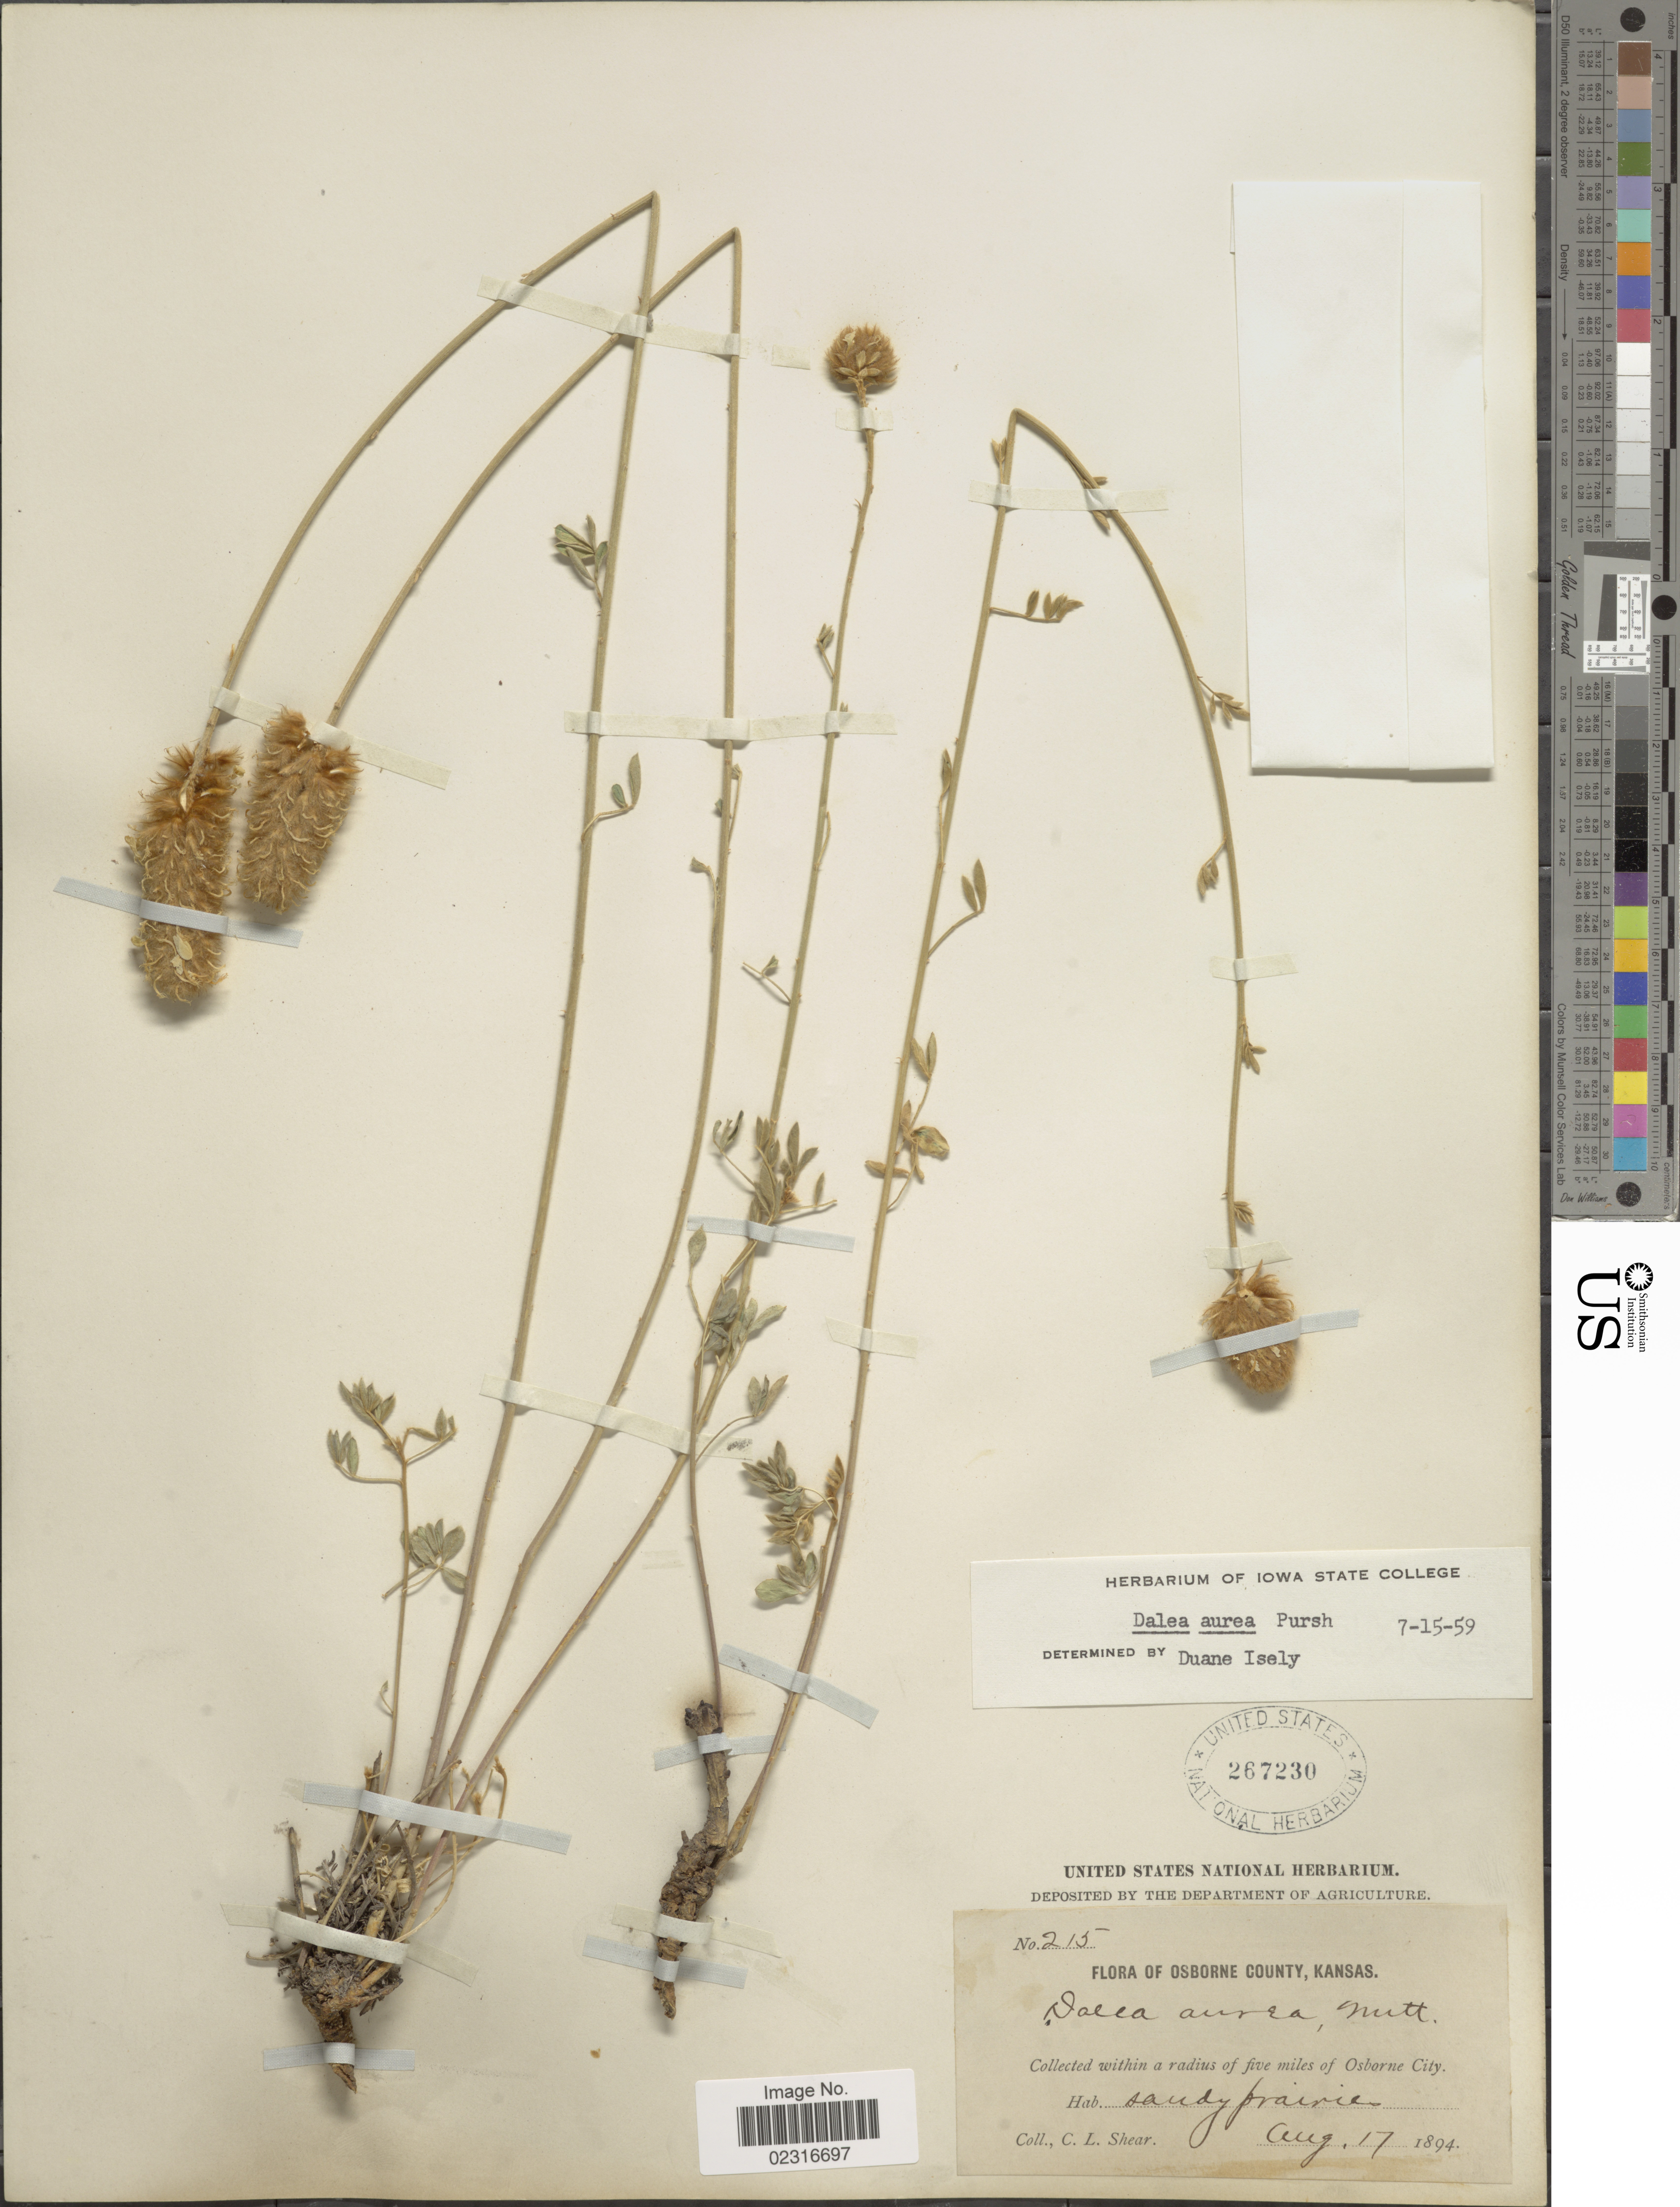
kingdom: Plantae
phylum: Tracheophyta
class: Magnoliopsida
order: Fabales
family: Fabaceae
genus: Dalea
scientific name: Dalea aurea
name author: Nutt. ex Pursh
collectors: C. L. Shear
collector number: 215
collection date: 1894-08-17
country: United States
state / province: Kansas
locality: Osborne County. Within a radius of five miles of Osborne City.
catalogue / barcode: US 267230